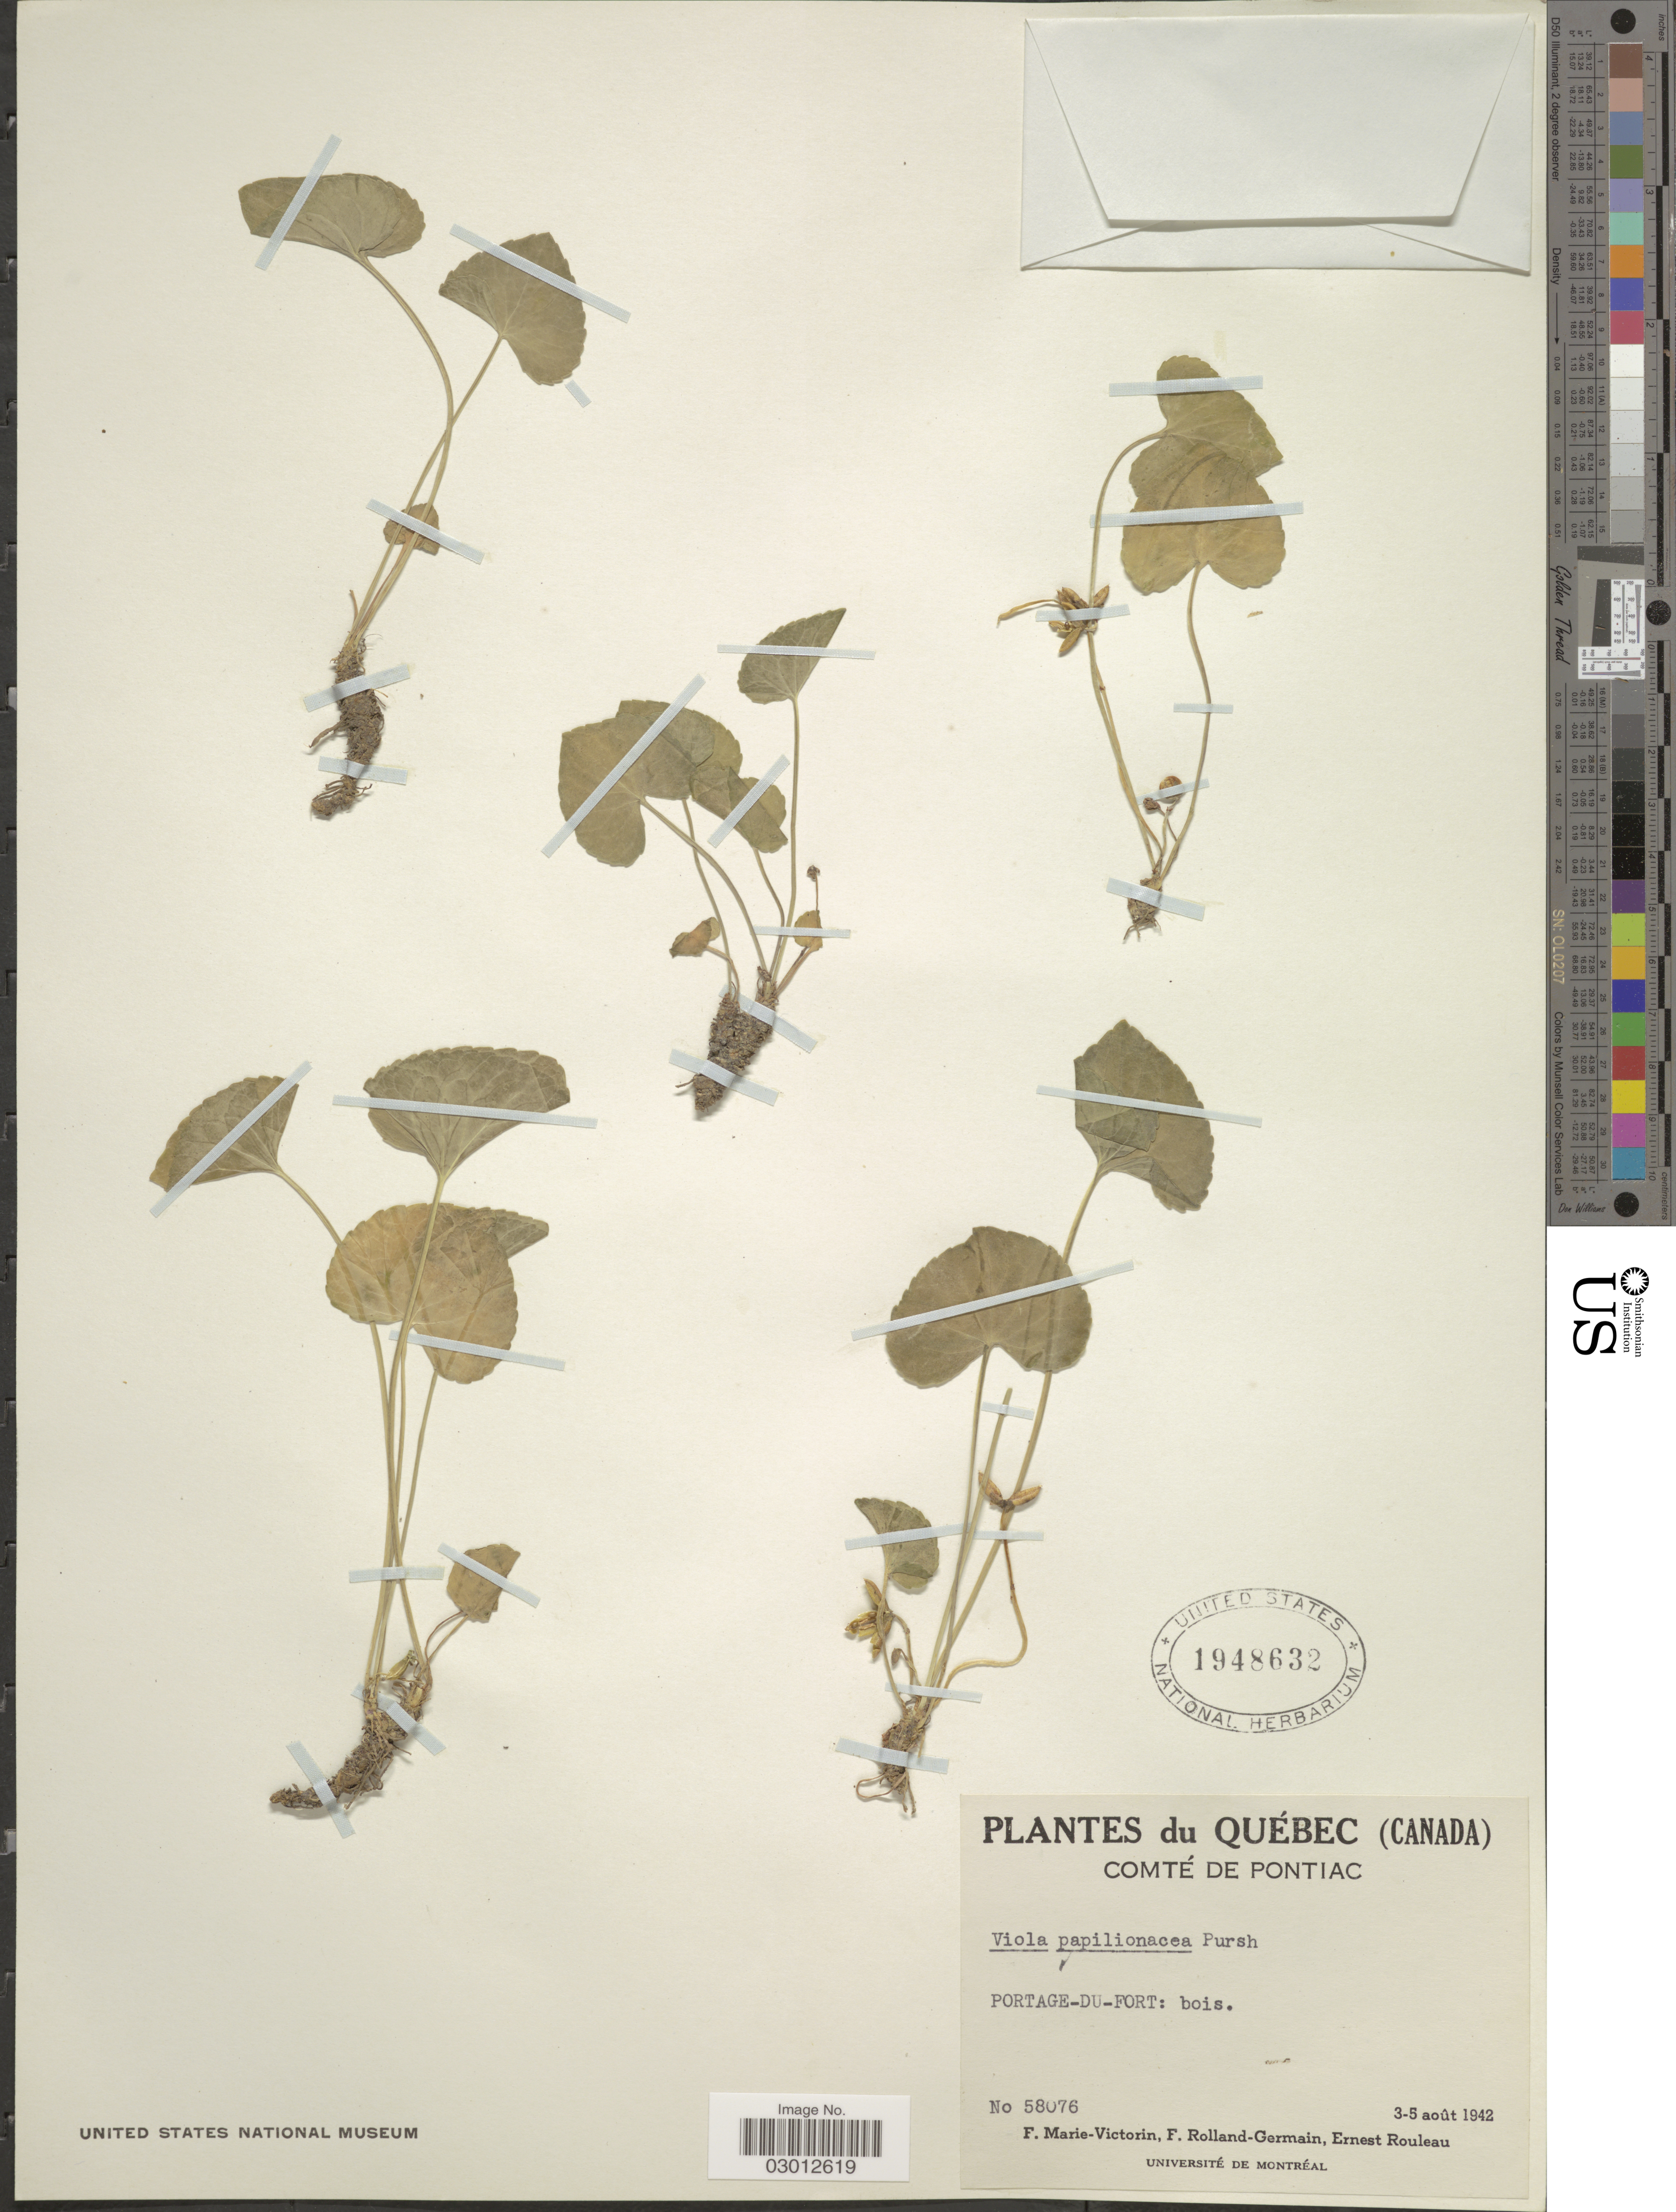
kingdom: Plantae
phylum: Tracheophyta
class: Magnoliopsida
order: Malpighiales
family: Violaceae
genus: Viola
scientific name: Viola papilionacea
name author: Pursh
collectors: F. Marie-Victorin, Rolland-Germain & J. Rouleau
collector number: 58076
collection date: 1942-08-03/1942-08-05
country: Canada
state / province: Quebec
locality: Comté De Pontiac, Portage-Du-Fort: bois.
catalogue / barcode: US 1948632